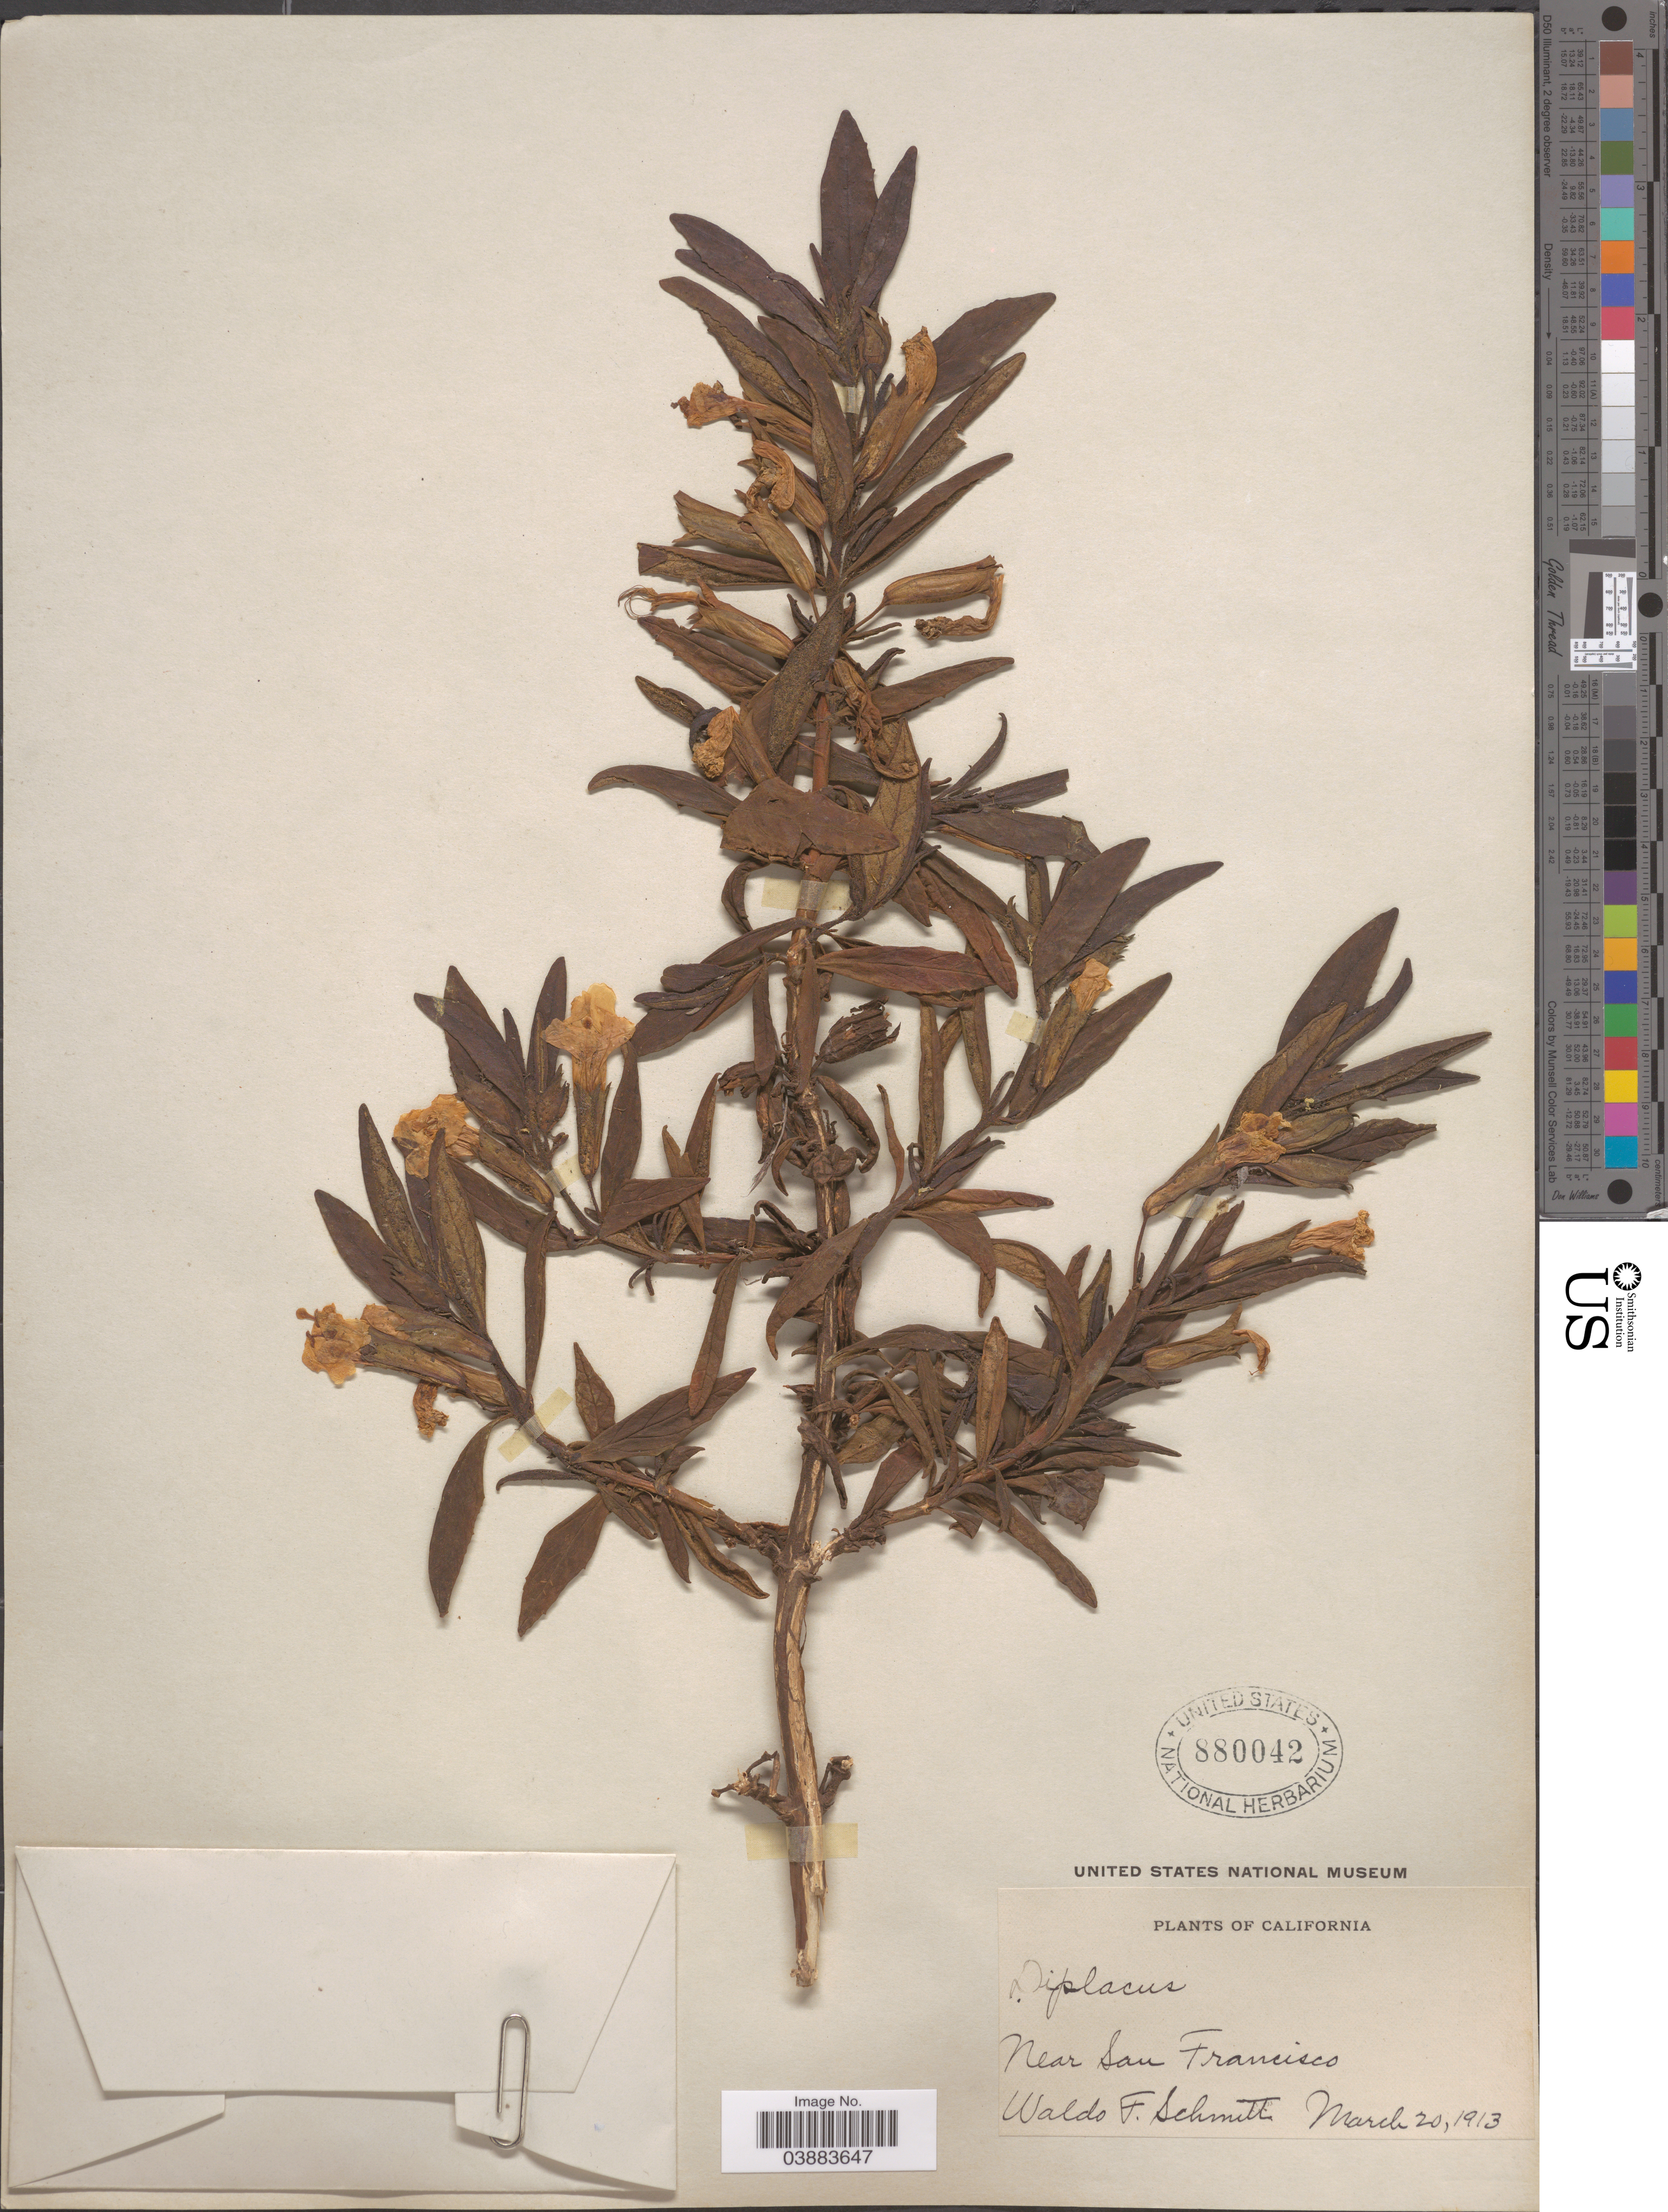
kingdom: Plantae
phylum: Tracheophyta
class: Magnoliopsida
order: Lamiales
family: Phrymaceae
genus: Diplacus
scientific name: Diplacus aurantiacus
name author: (Curtis) Jeps.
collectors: W. F. Schmitt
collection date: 1913-03-20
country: United States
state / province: California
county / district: San Francisco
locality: Near San Francisco.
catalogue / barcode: US 880042